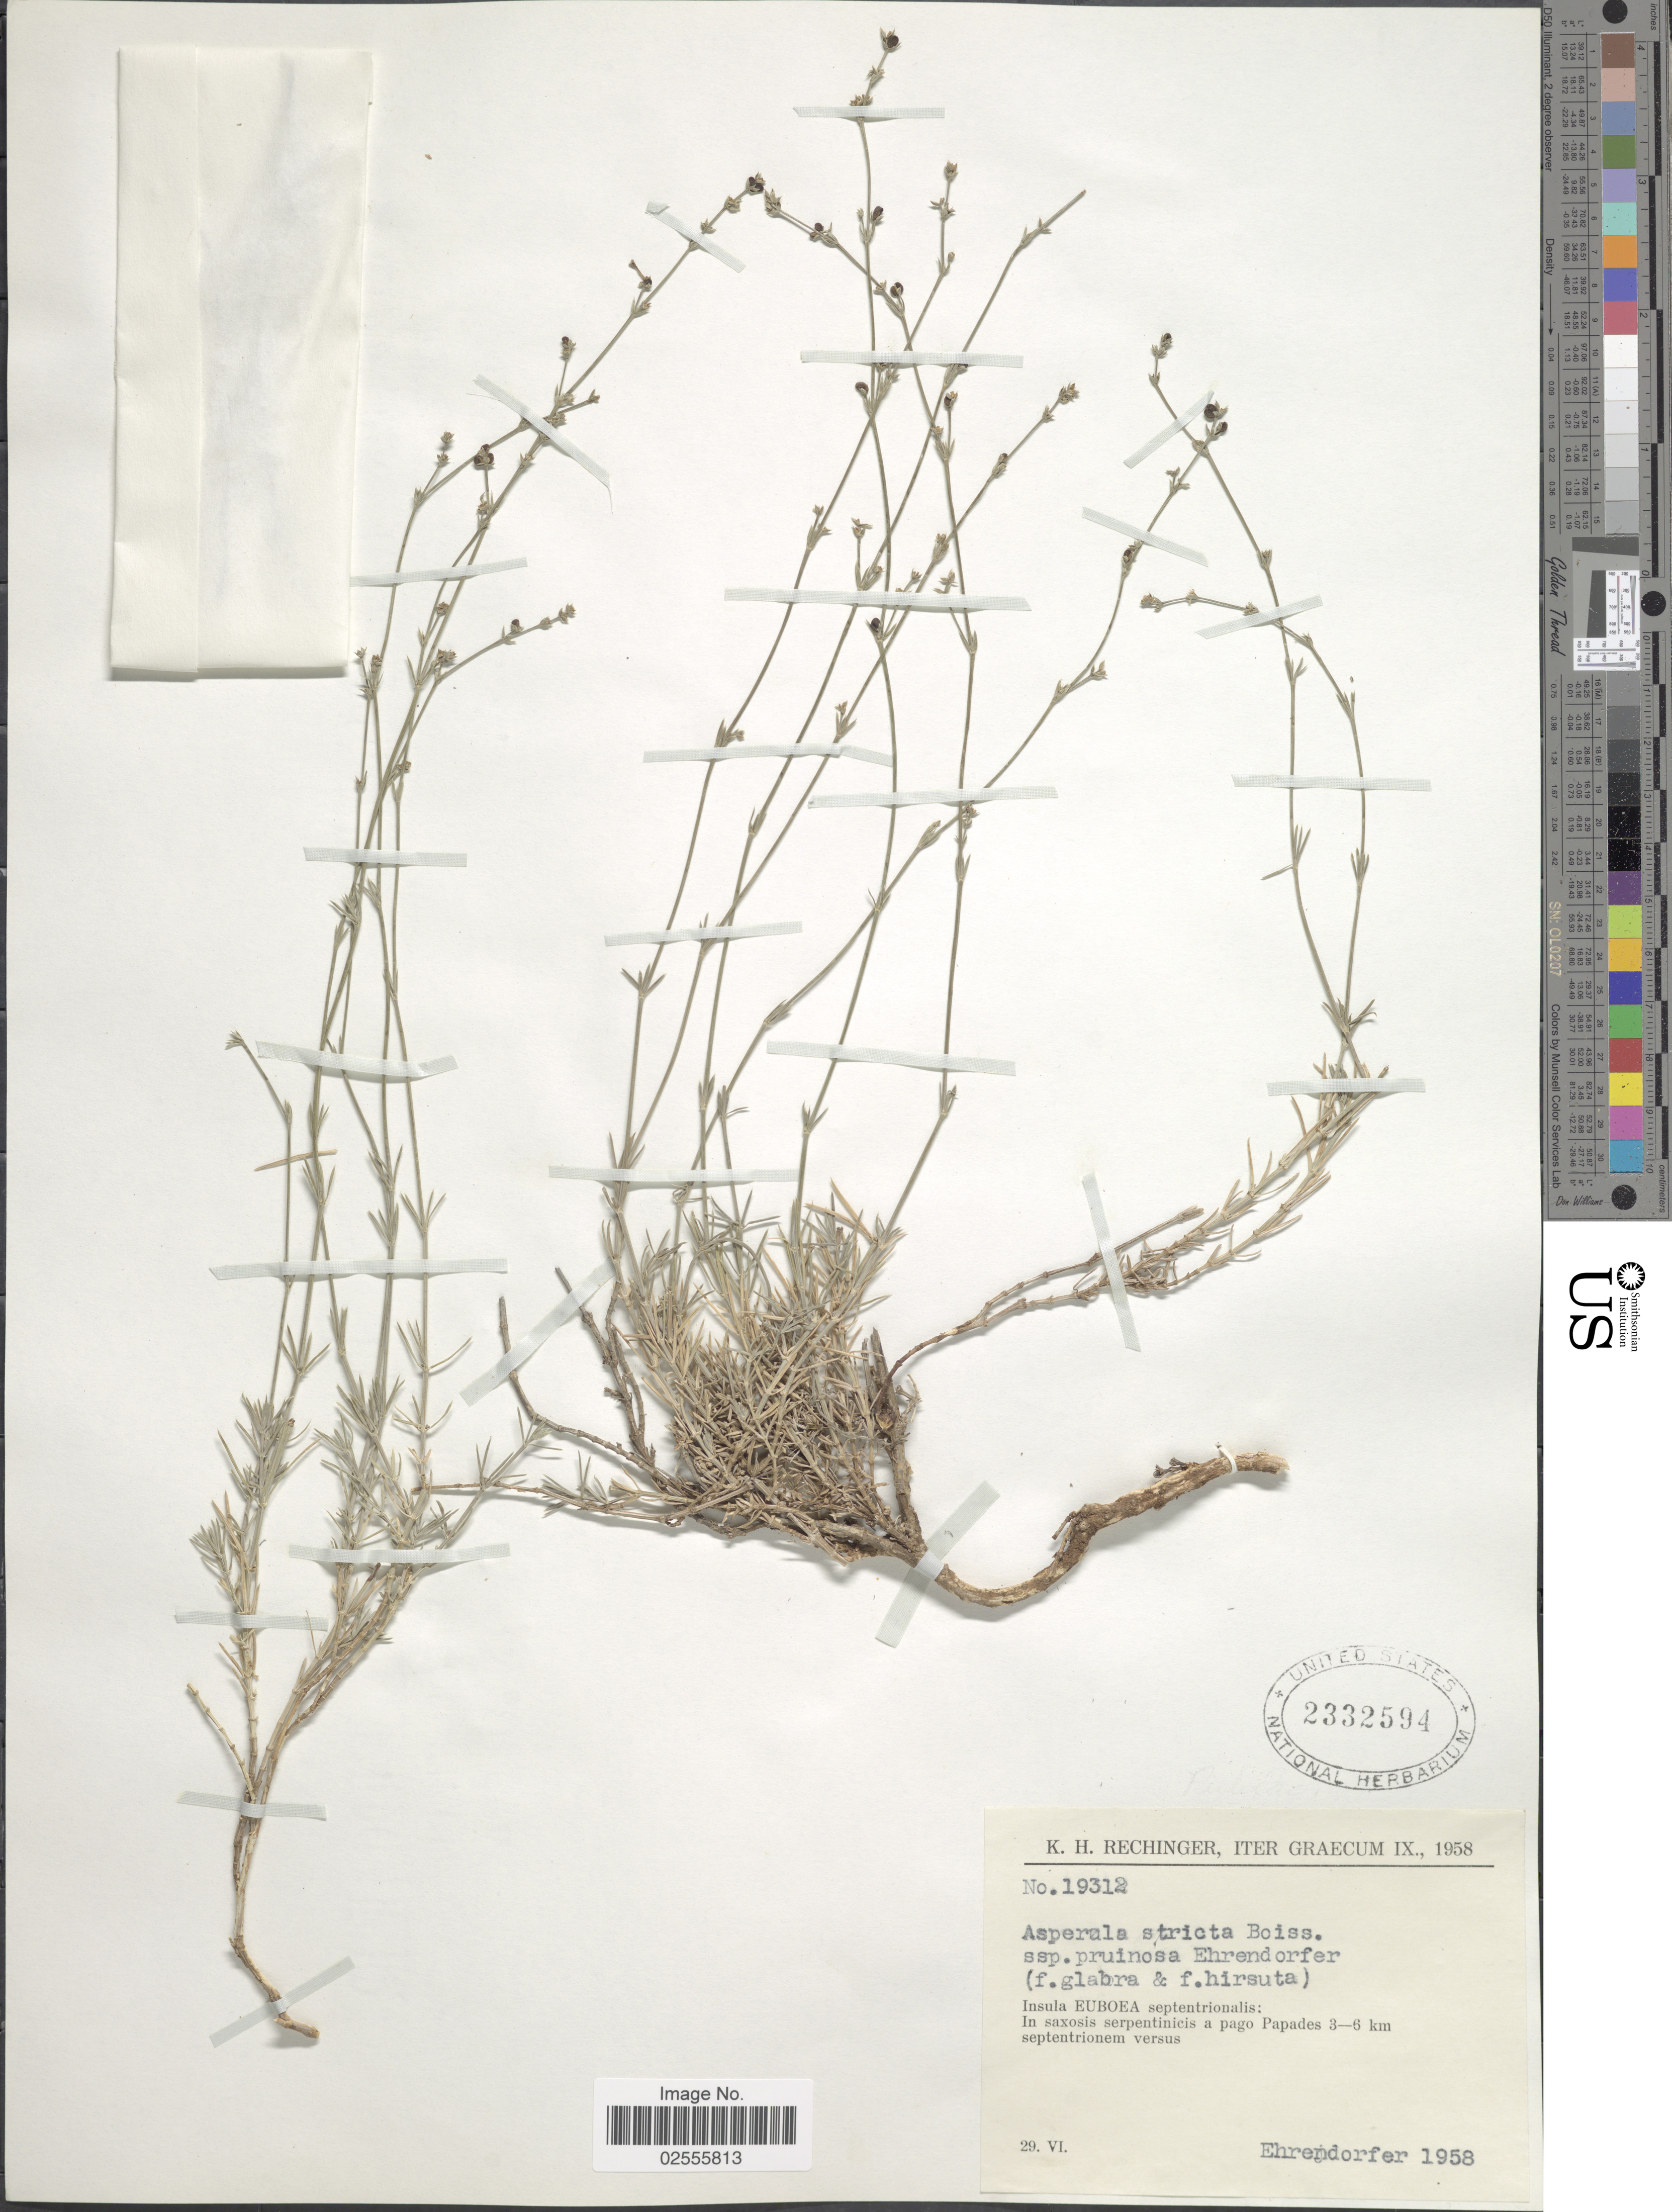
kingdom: Plantae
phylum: Tracheophyta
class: Magnoliopsida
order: Gentianales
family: Rubiaceae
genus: Asperula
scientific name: Asperula stricta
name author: Boiss.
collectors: K. H. Rechinger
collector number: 19312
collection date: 1958-06-29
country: Greece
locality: Iter Graecum IX, Insula Euboea septentrionalis: In saxosis serpentinicis a pago Papades 3-6 km septentrionem versus.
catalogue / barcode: US 2332594